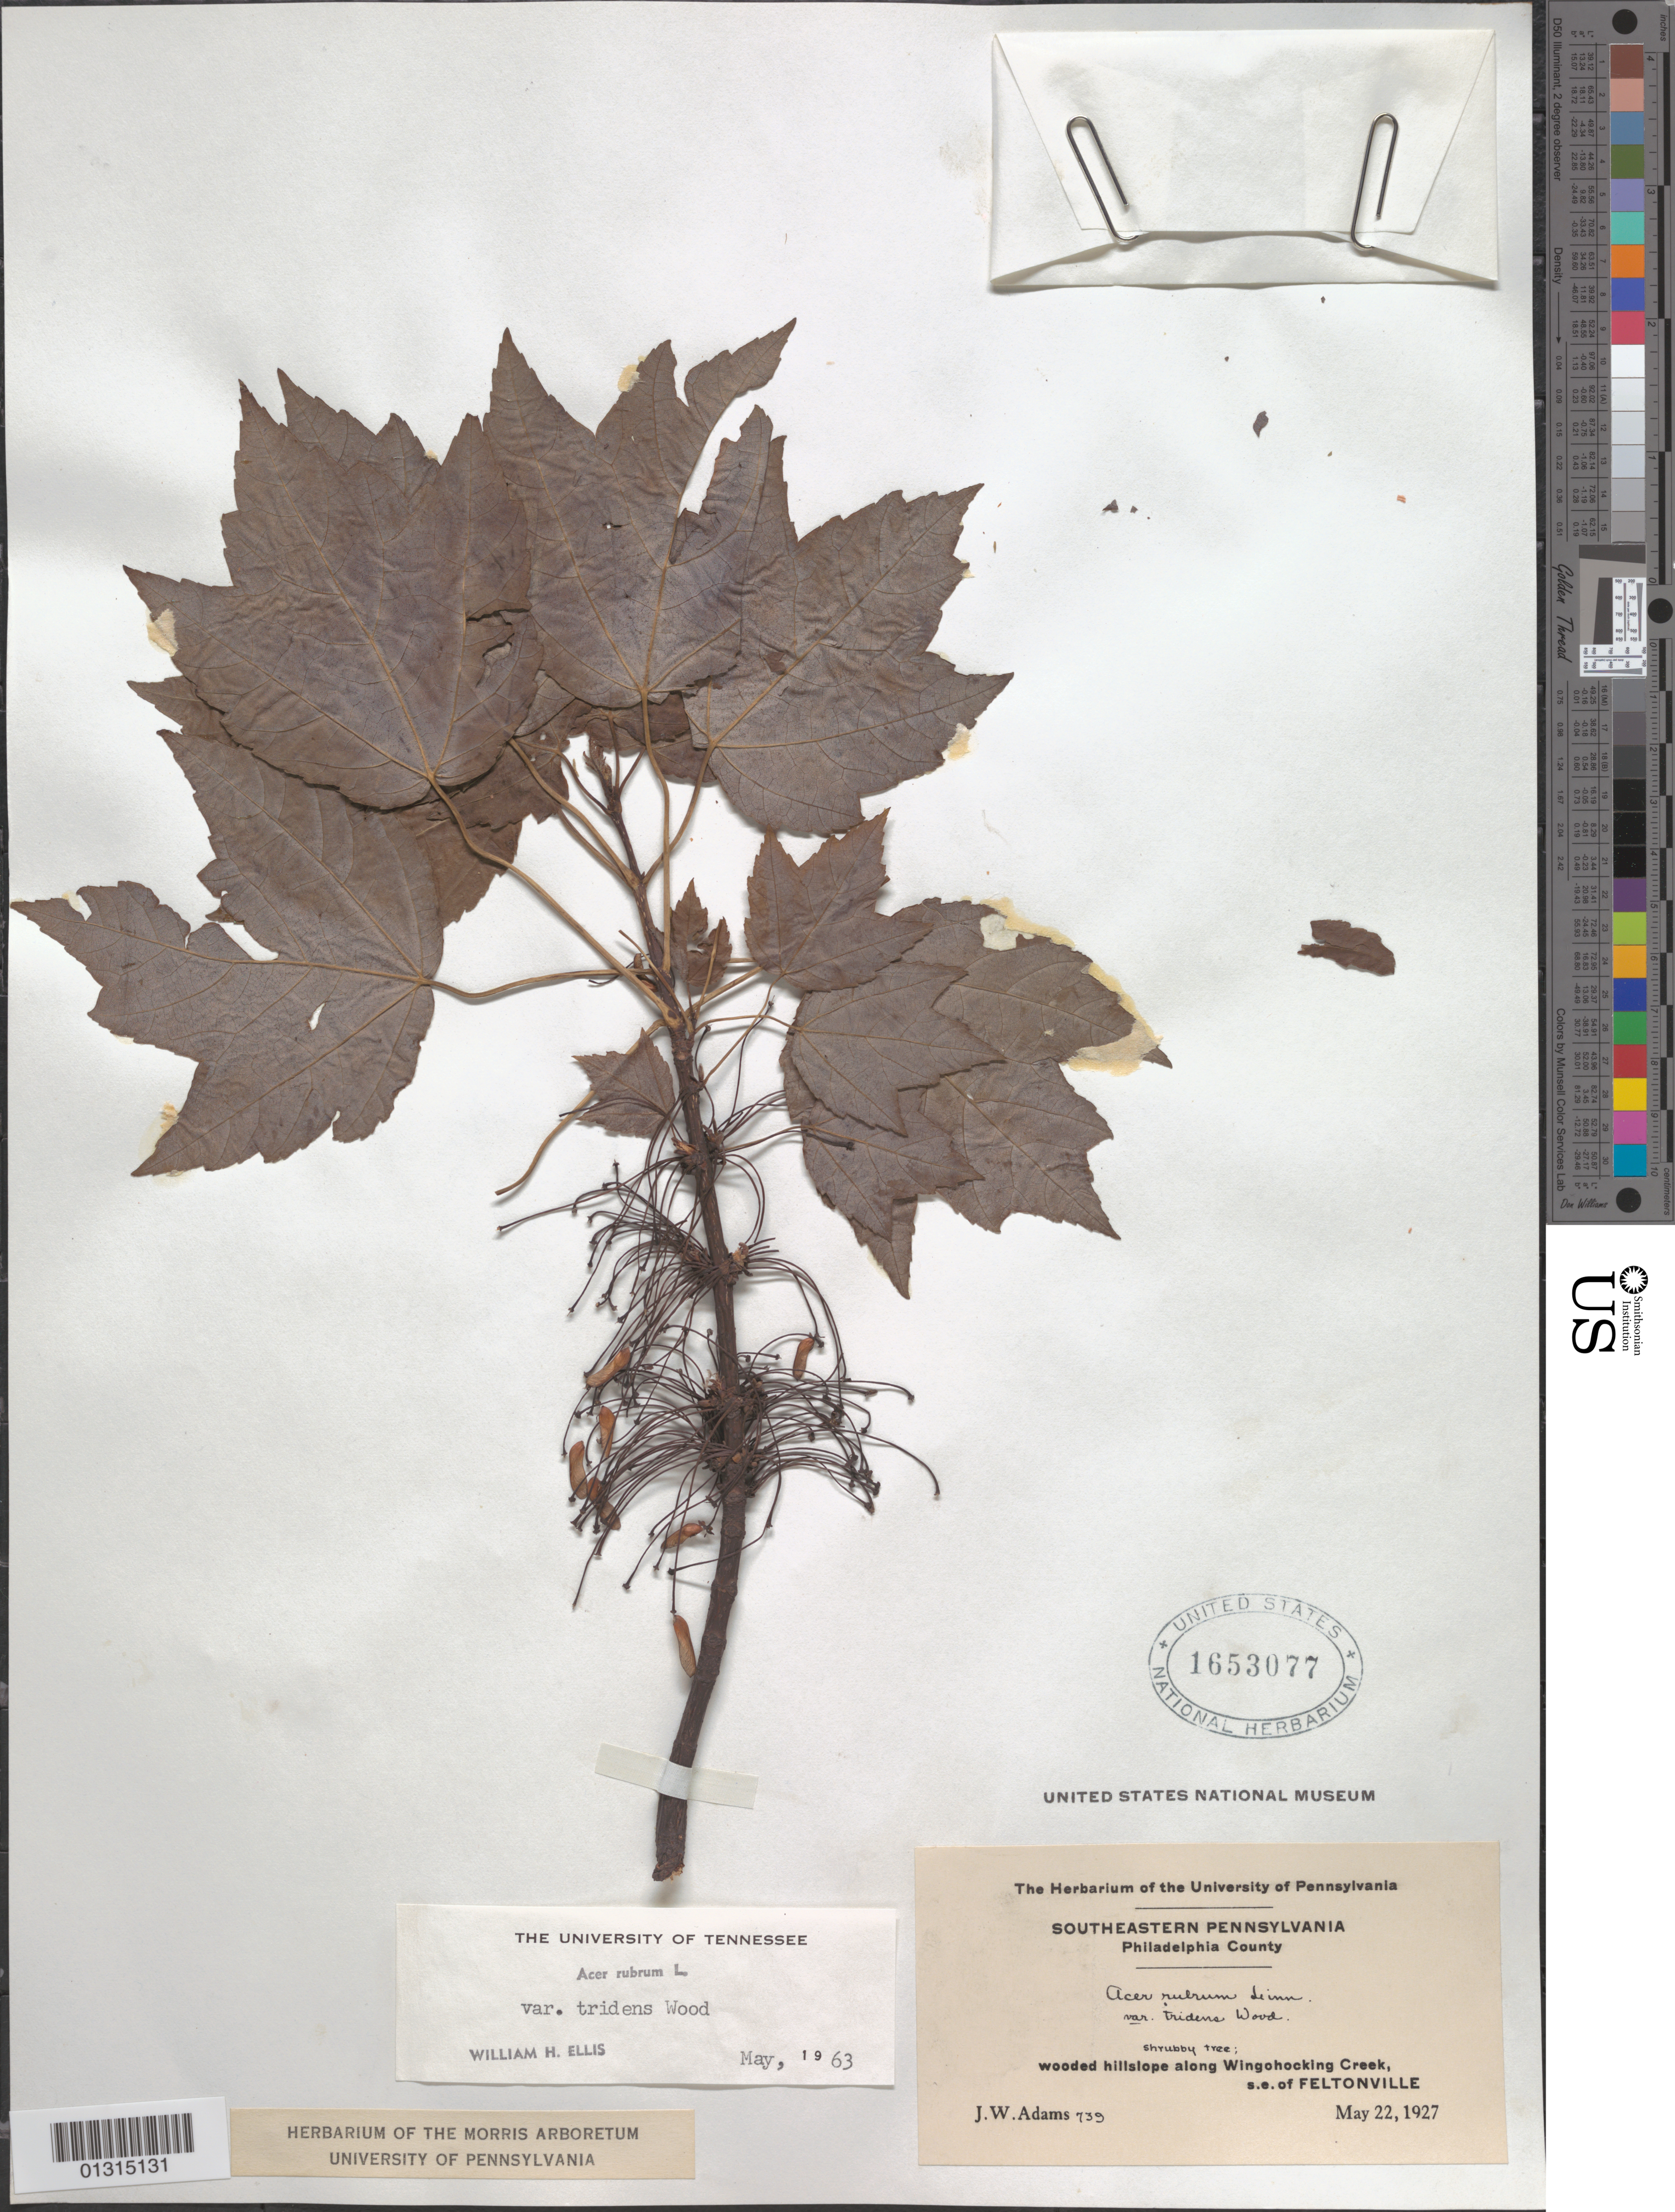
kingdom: Plantae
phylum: Tracheophyta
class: Magnoliopsida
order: Sapindales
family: Sapindaceae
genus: Acer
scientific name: Acer rubrum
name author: L.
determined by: Ellis, W. H.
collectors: J. W. Adams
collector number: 739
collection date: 1927-05-22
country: United States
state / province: Pennsylvania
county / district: Philadelphia County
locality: Philadelphia County, along Wingohocking Creek, SE of Feltonville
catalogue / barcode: US 1653077